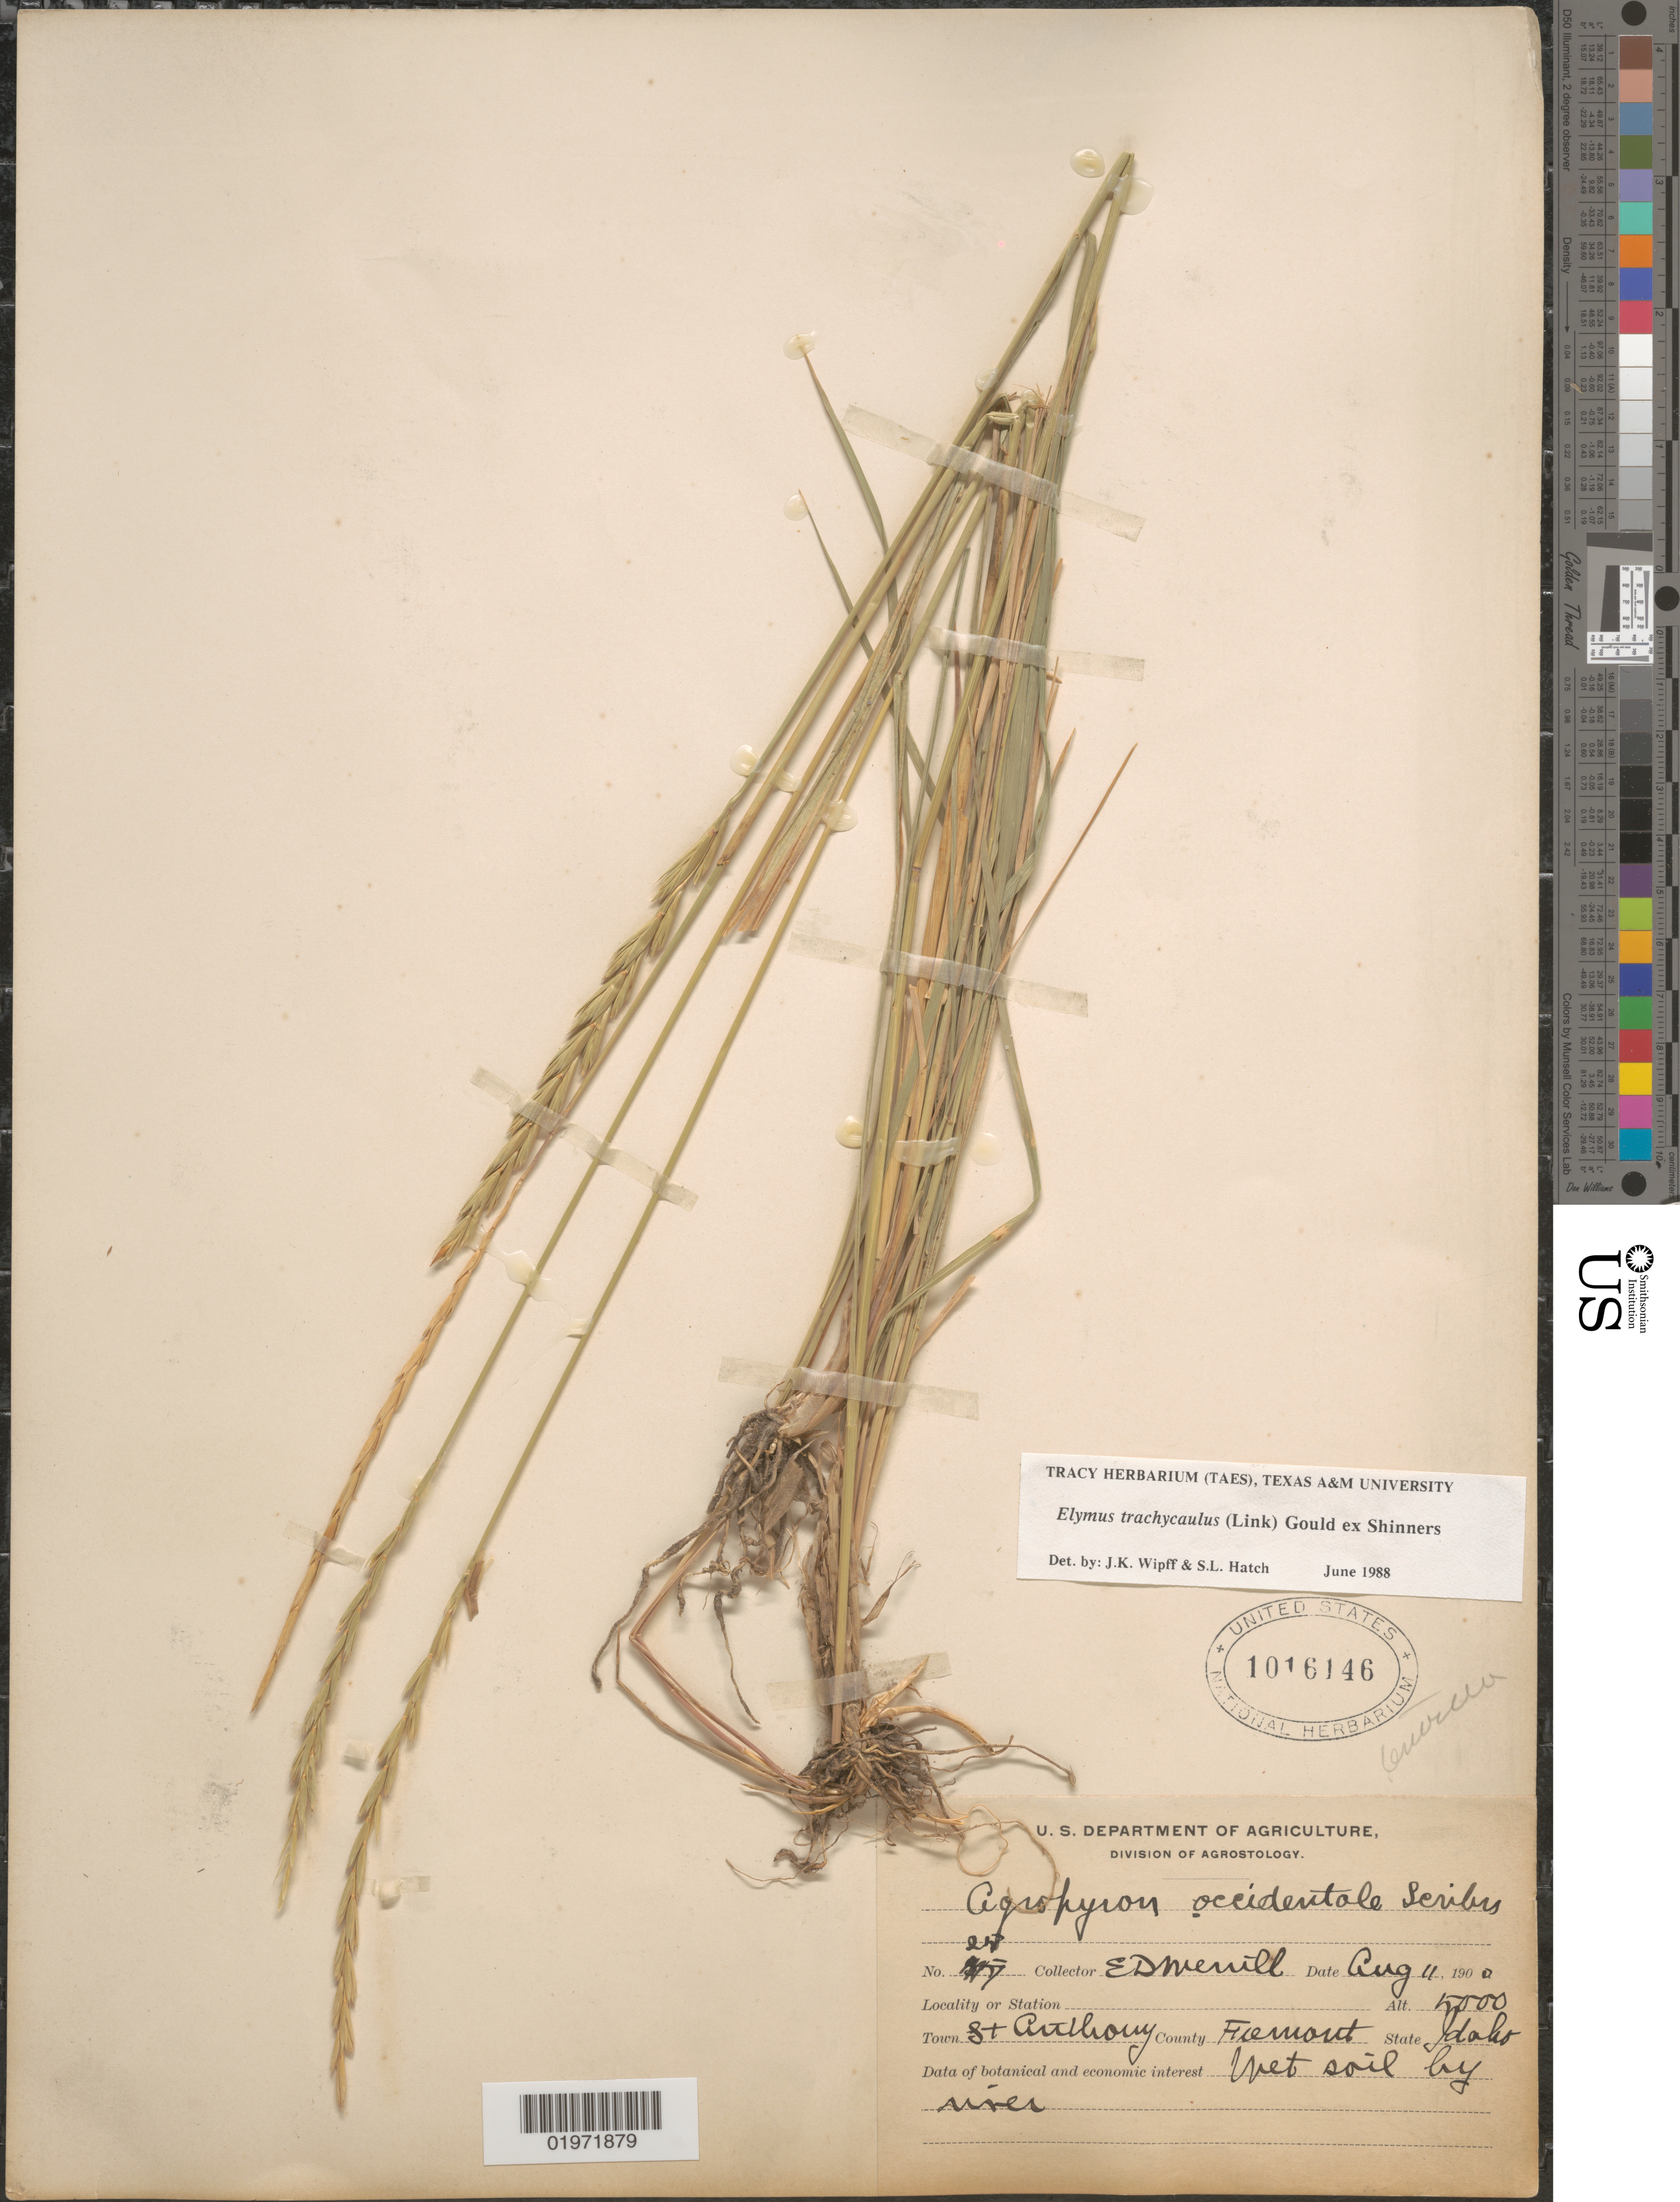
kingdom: Plantae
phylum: Tracheophyta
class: Liliopsida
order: Poales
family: Poaceae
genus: Elymus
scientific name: Elymus trachycaulus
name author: (Link) Gould ex Shinners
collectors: E. D. Merrill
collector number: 25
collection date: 1900-08-11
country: United States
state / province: Idaho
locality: Town St Anthony. County Fremont.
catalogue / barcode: US 1016146